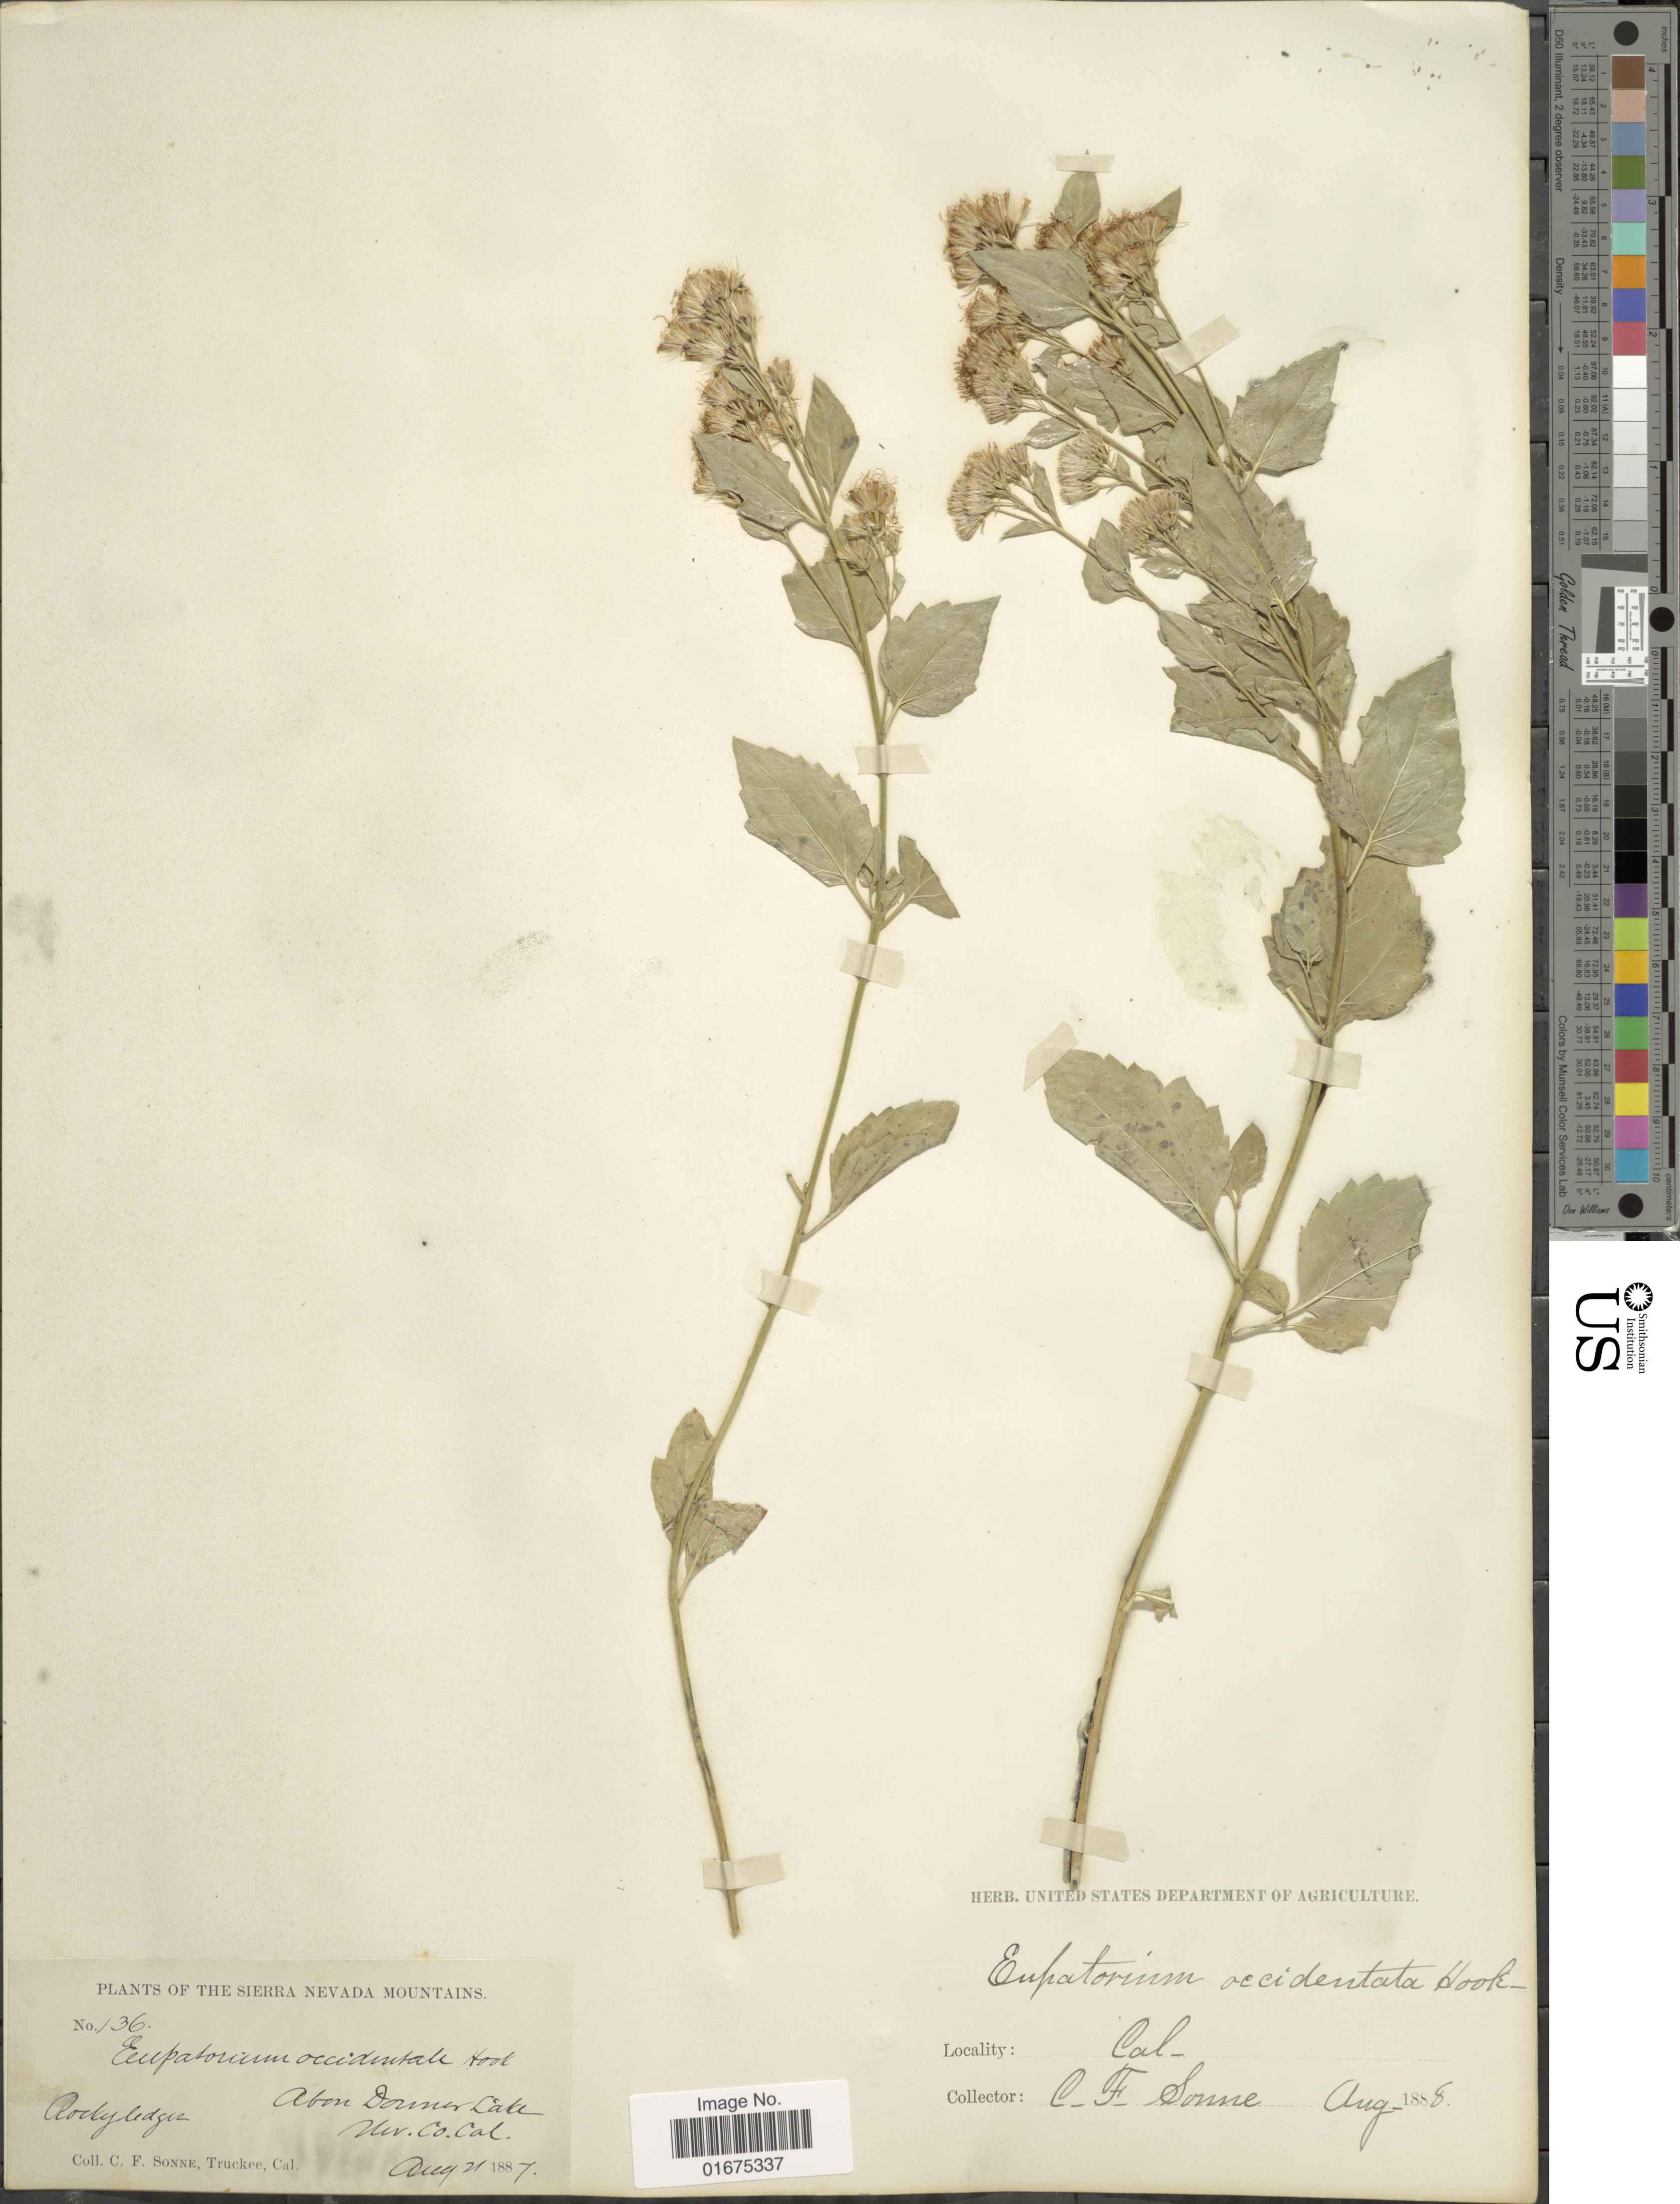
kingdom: Plantae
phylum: Tracheophyta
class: Magnoliopsida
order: Asterales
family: Asteraceae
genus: Ageratina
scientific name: Ageratina occidentalis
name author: (Hook.) R.M. King & H. Rob.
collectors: C. Sonne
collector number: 136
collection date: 1887-08-21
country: United States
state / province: California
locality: Above Donner Lake, Nw. Co.